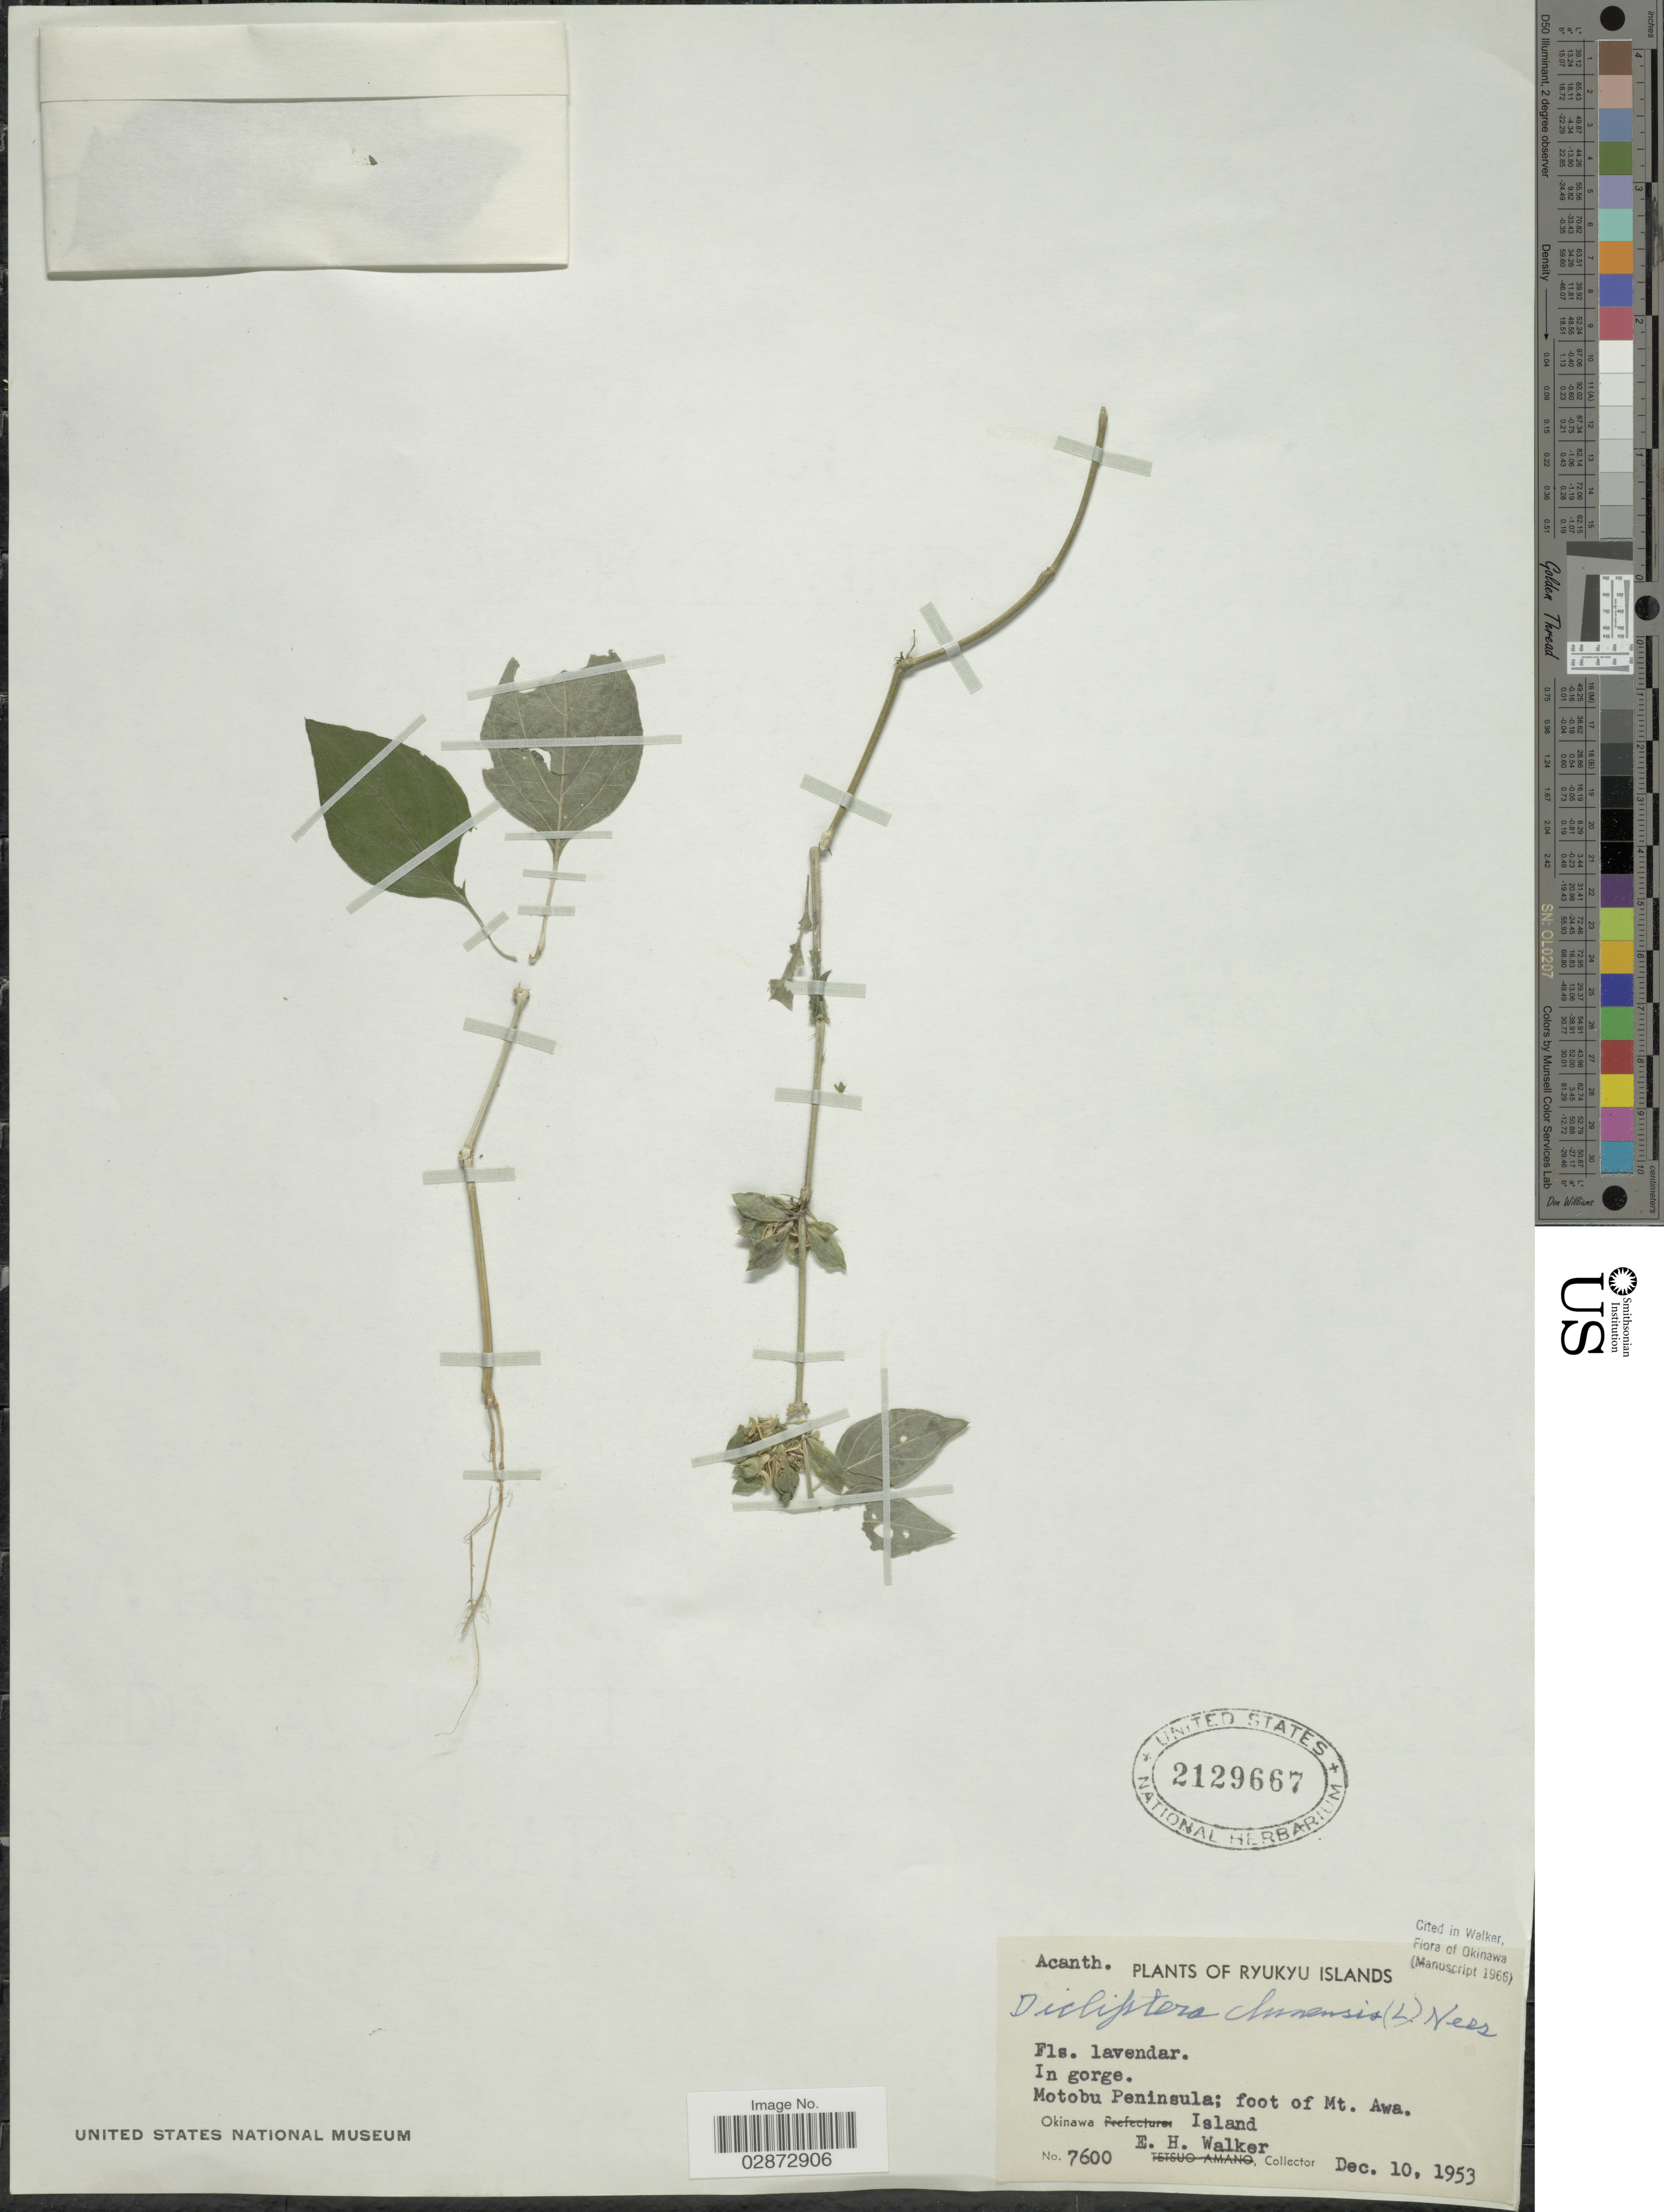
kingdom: Plantae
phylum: Tracheophyta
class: Magnoliopsida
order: Lamiales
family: Acanthaceae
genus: Dicliptera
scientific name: Dicliptera chinensis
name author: (L.) Juss.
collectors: E. H. Walker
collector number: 7600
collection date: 1953-12-10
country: Japan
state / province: Okinawa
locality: Ryukyu Islands, Motobu Peninsula: foot of Mt. Awa.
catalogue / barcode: US 2129667